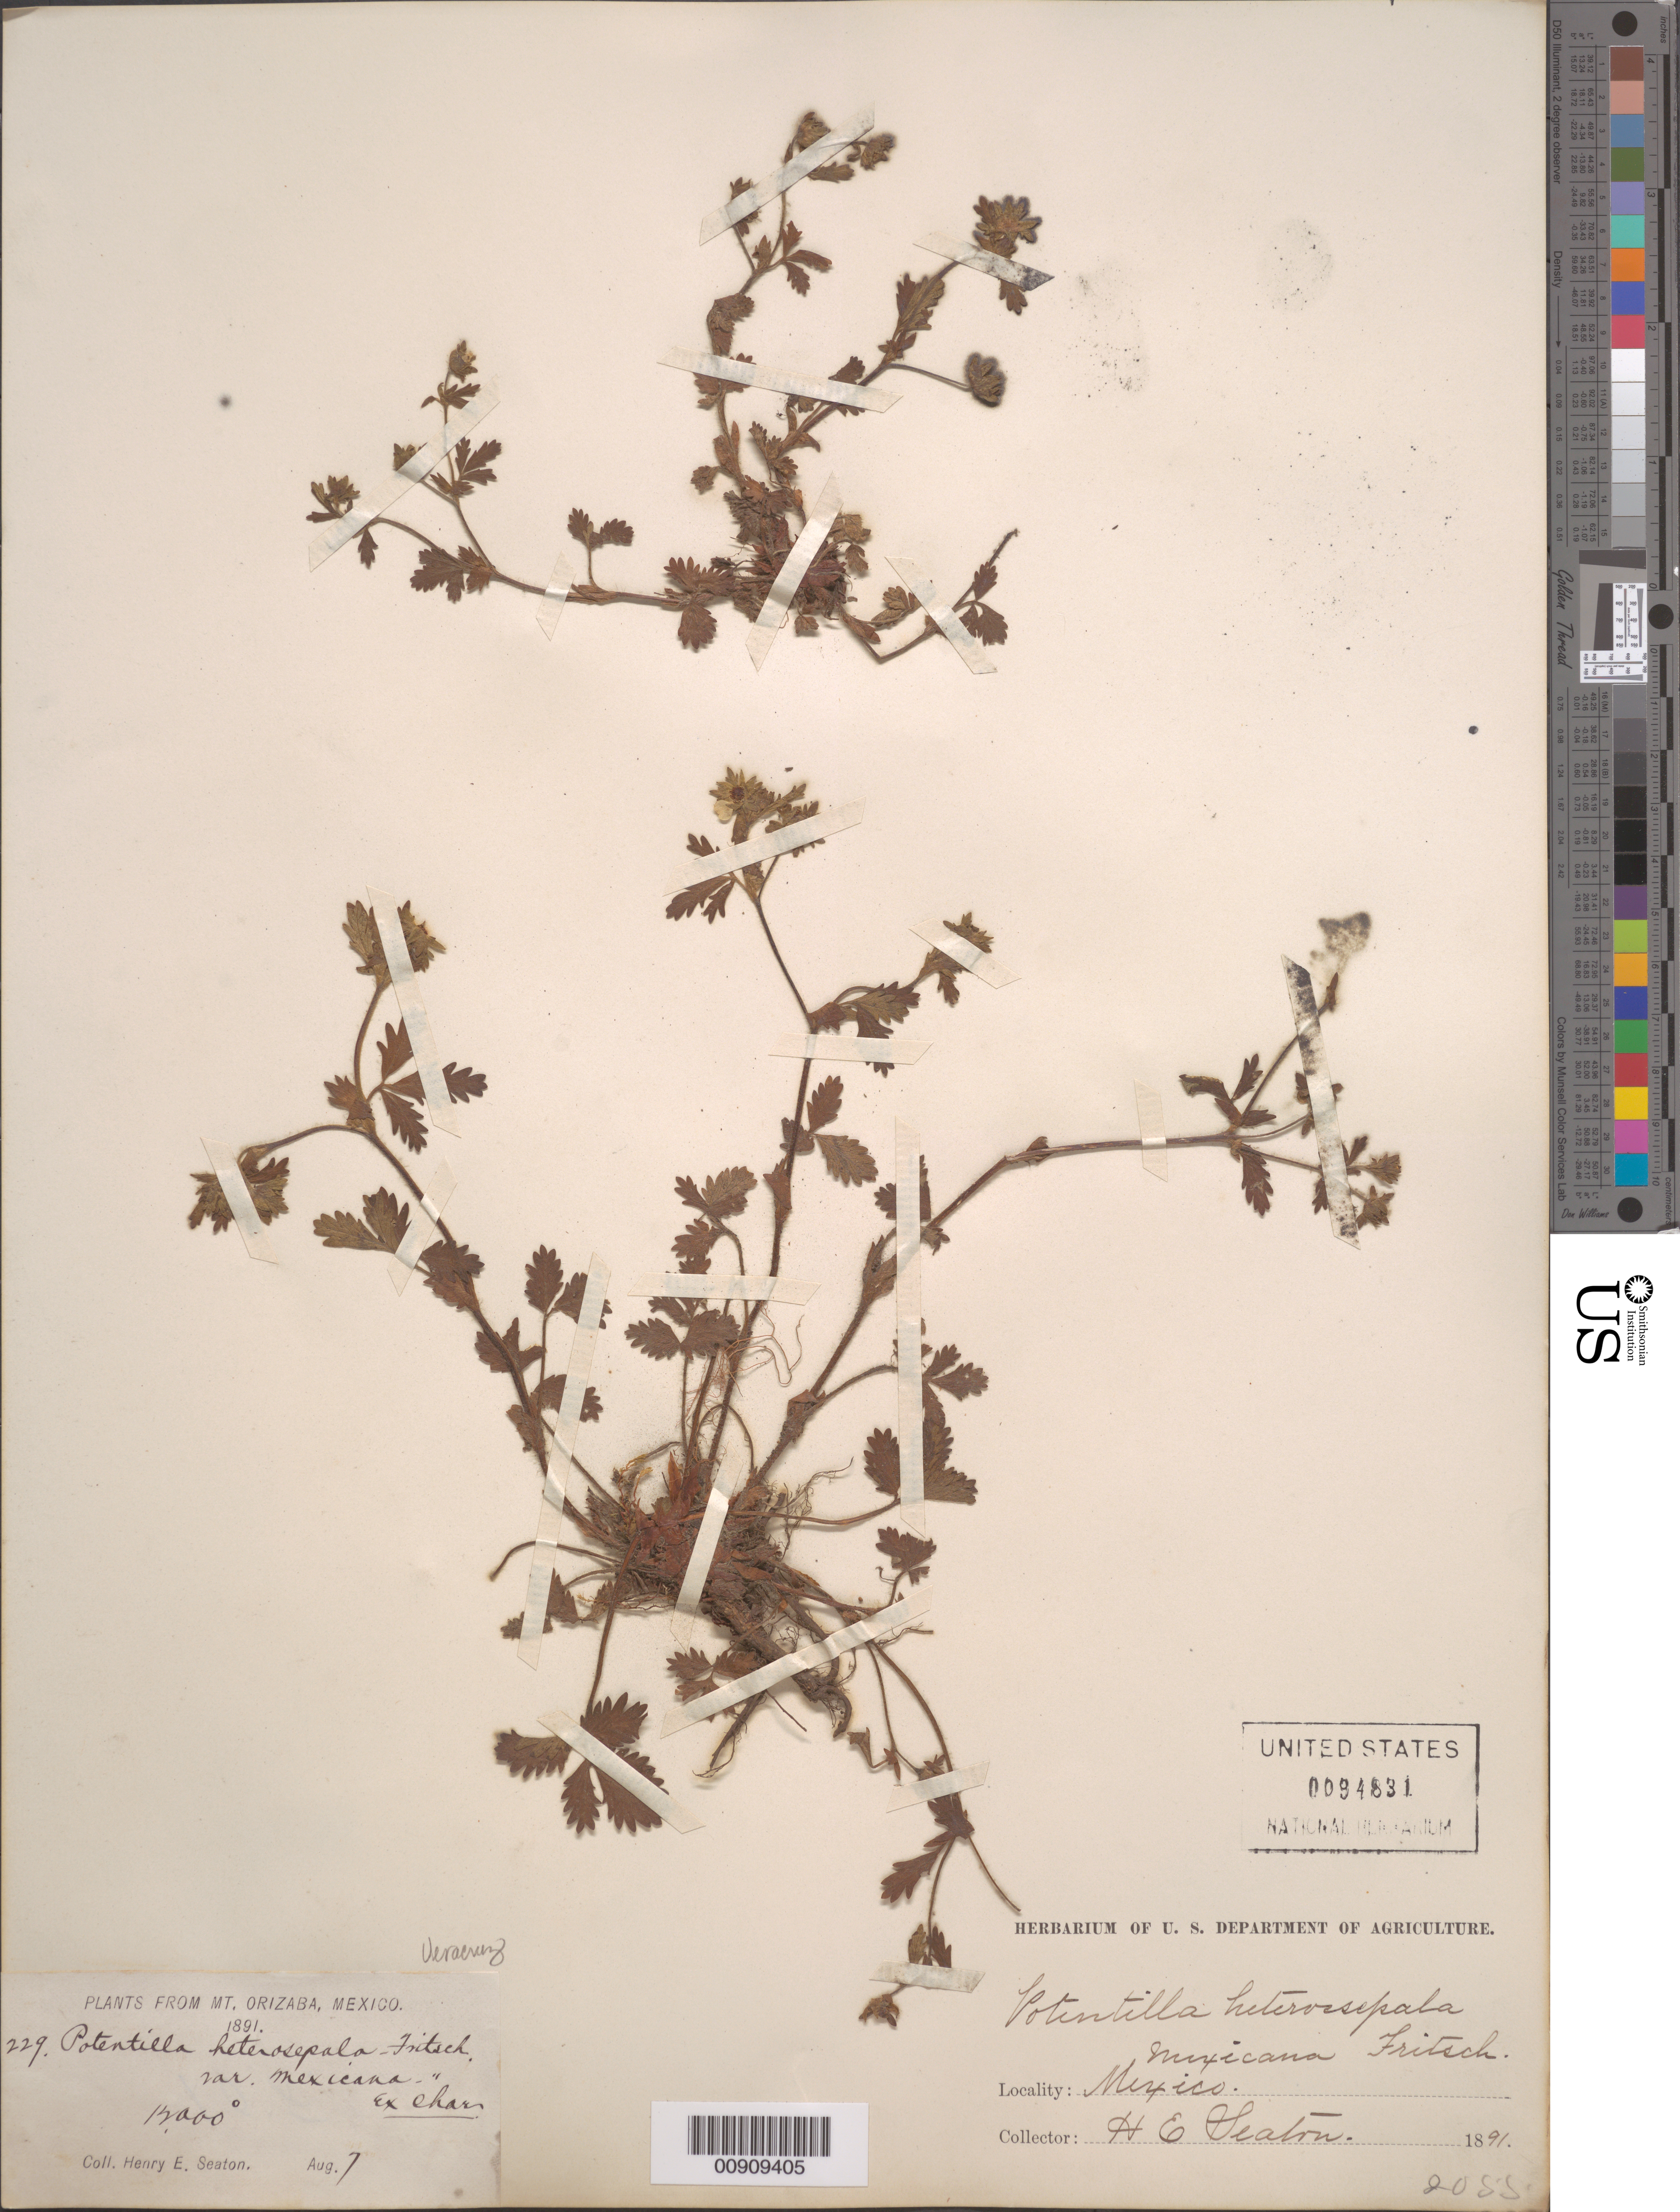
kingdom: Plantae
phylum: Tracheophyta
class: Magnoliopsida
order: Rosales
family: Rosaceae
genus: Potentilla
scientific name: Potentilla heterosepala var. mexicana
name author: Fritsch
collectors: H. E. Seaton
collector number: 229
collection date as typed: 07 Aug 1891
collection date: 1891-08-07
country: Mexico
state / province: Veracruz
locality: Mt. Orizaba.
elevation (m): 3658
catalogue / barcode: US 94831